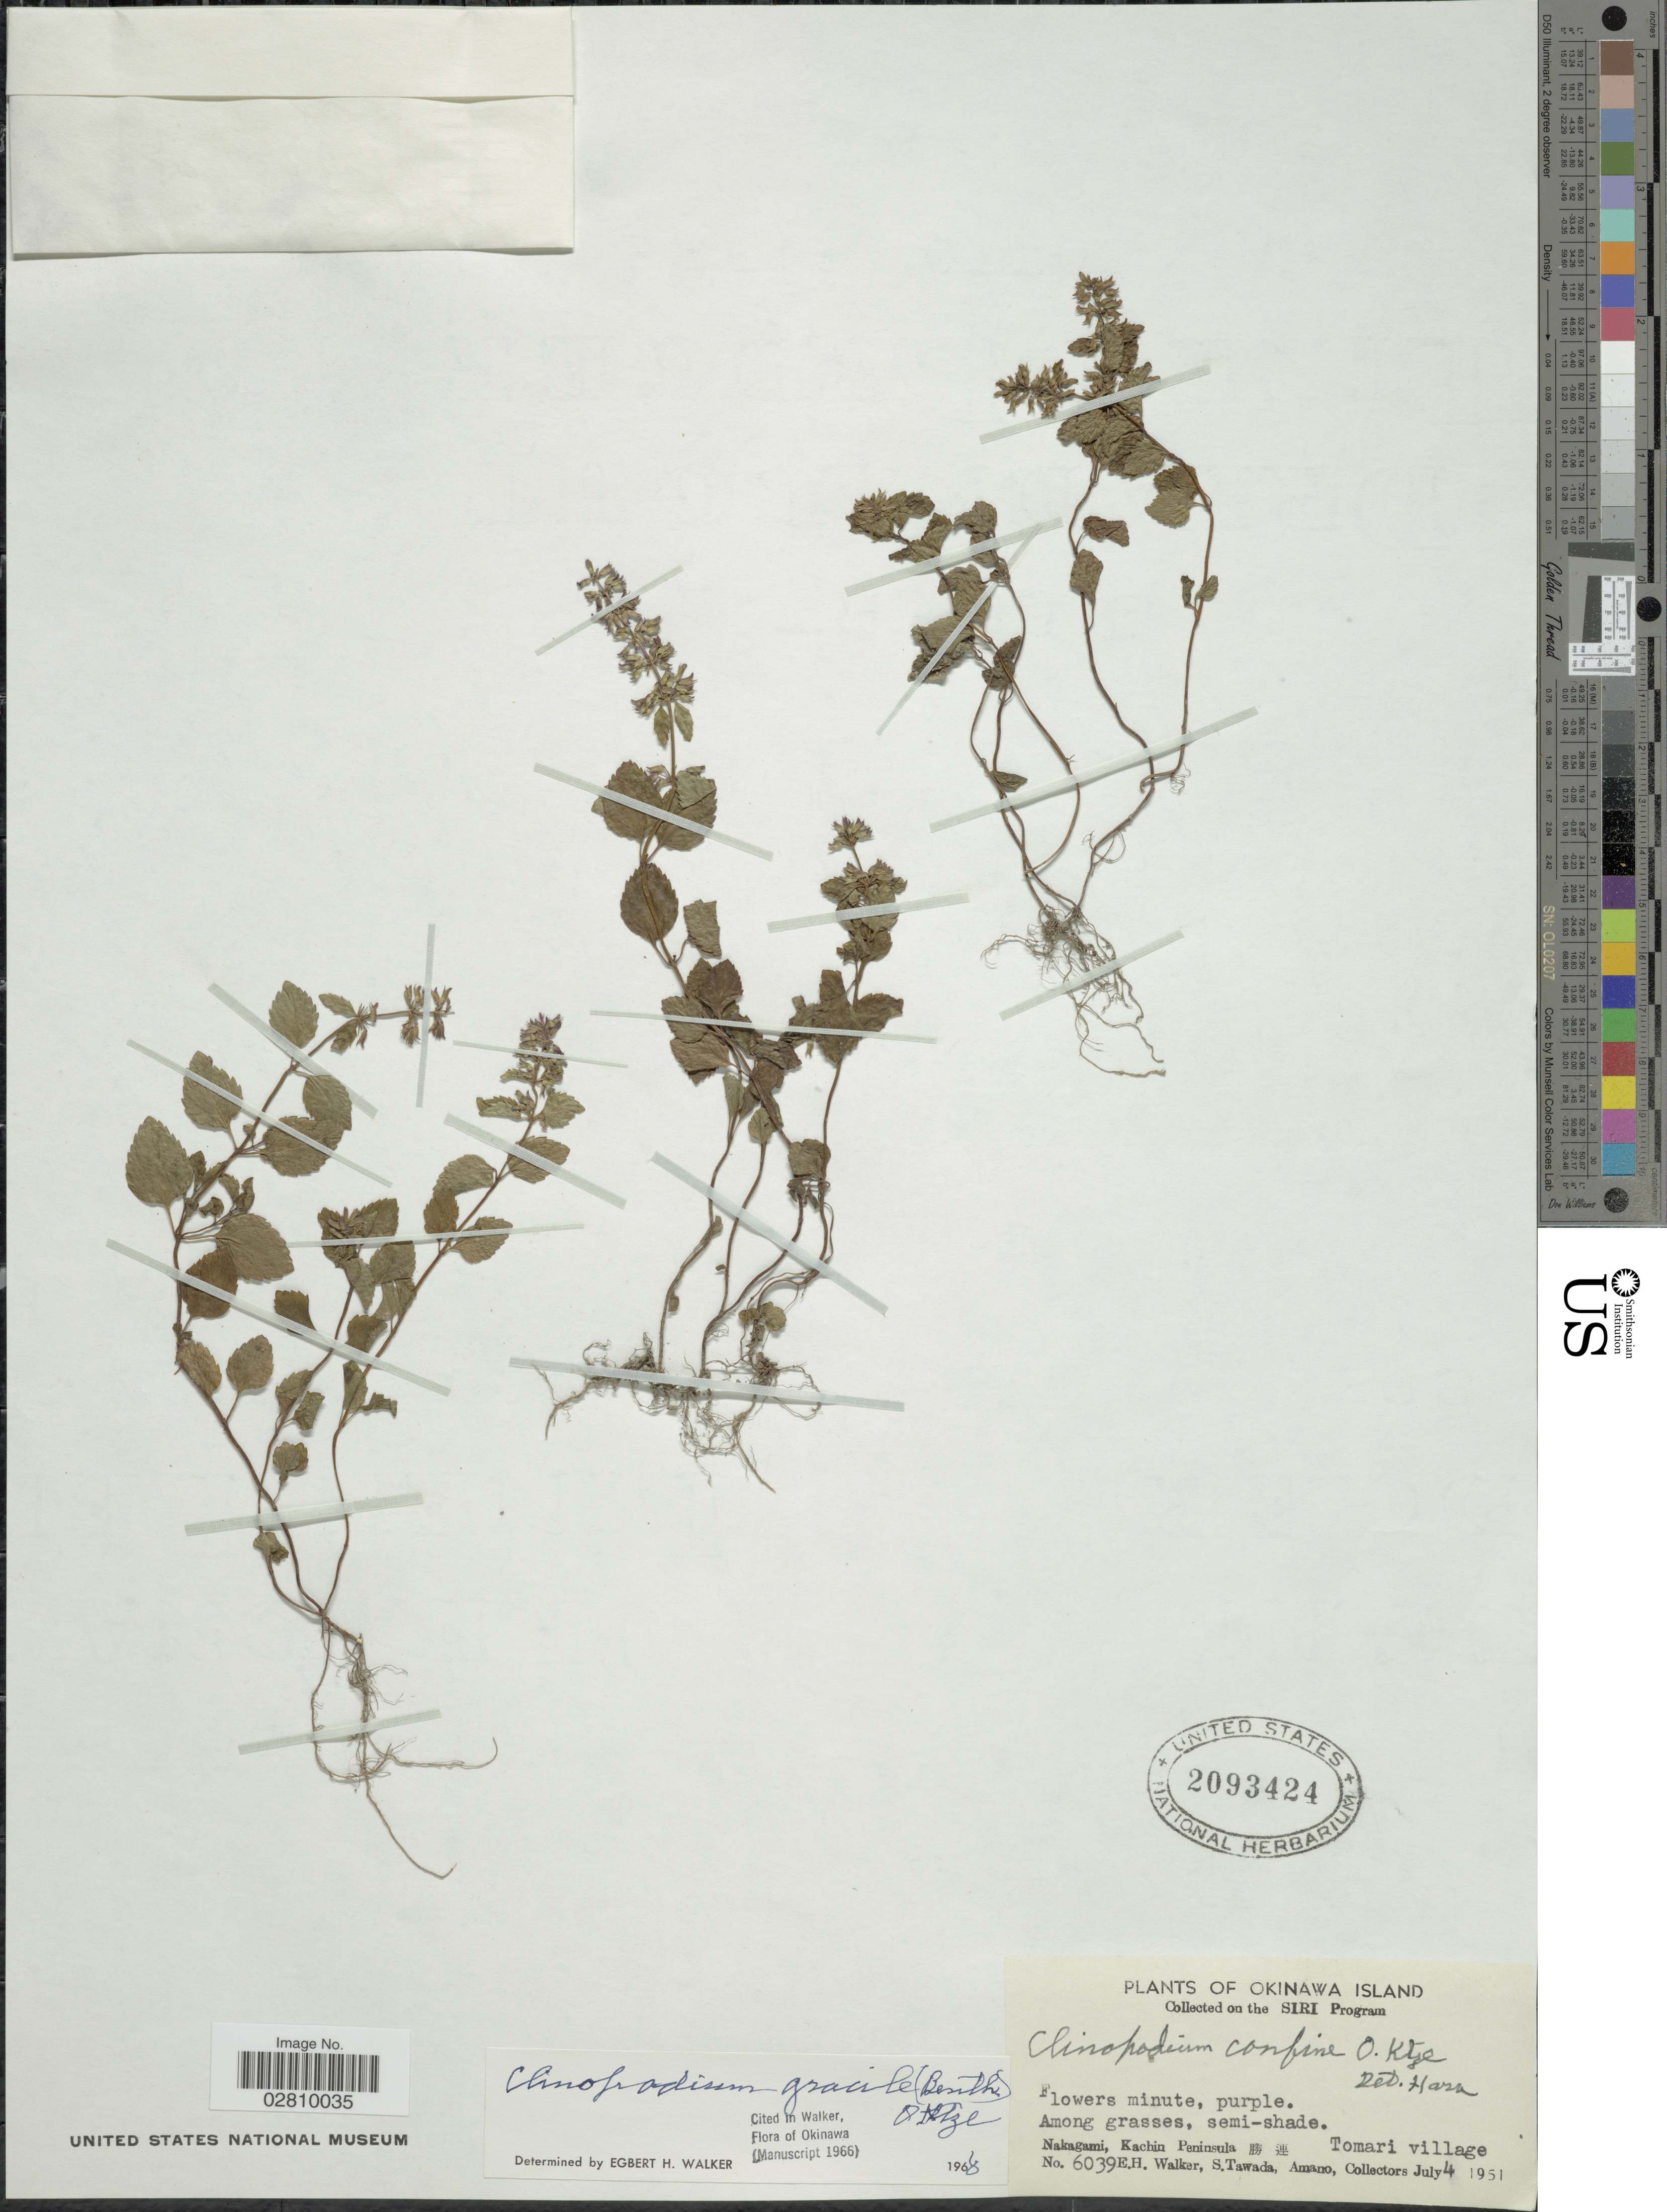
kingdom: Plantae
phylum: Tracheophyta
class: Magnoliopsida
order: Lamiales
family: Lamiaceae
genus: Calamintha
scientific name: Calamintha confinis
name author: Hance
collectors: E. H. Walker, S. Tawada & Amano, --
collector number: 6039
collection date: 1951-07-04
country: Japan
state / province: Okinawa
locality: Okinawa Island. Nakagami, Kachin Peninsula. Tomari village.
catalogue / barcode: US 2093424